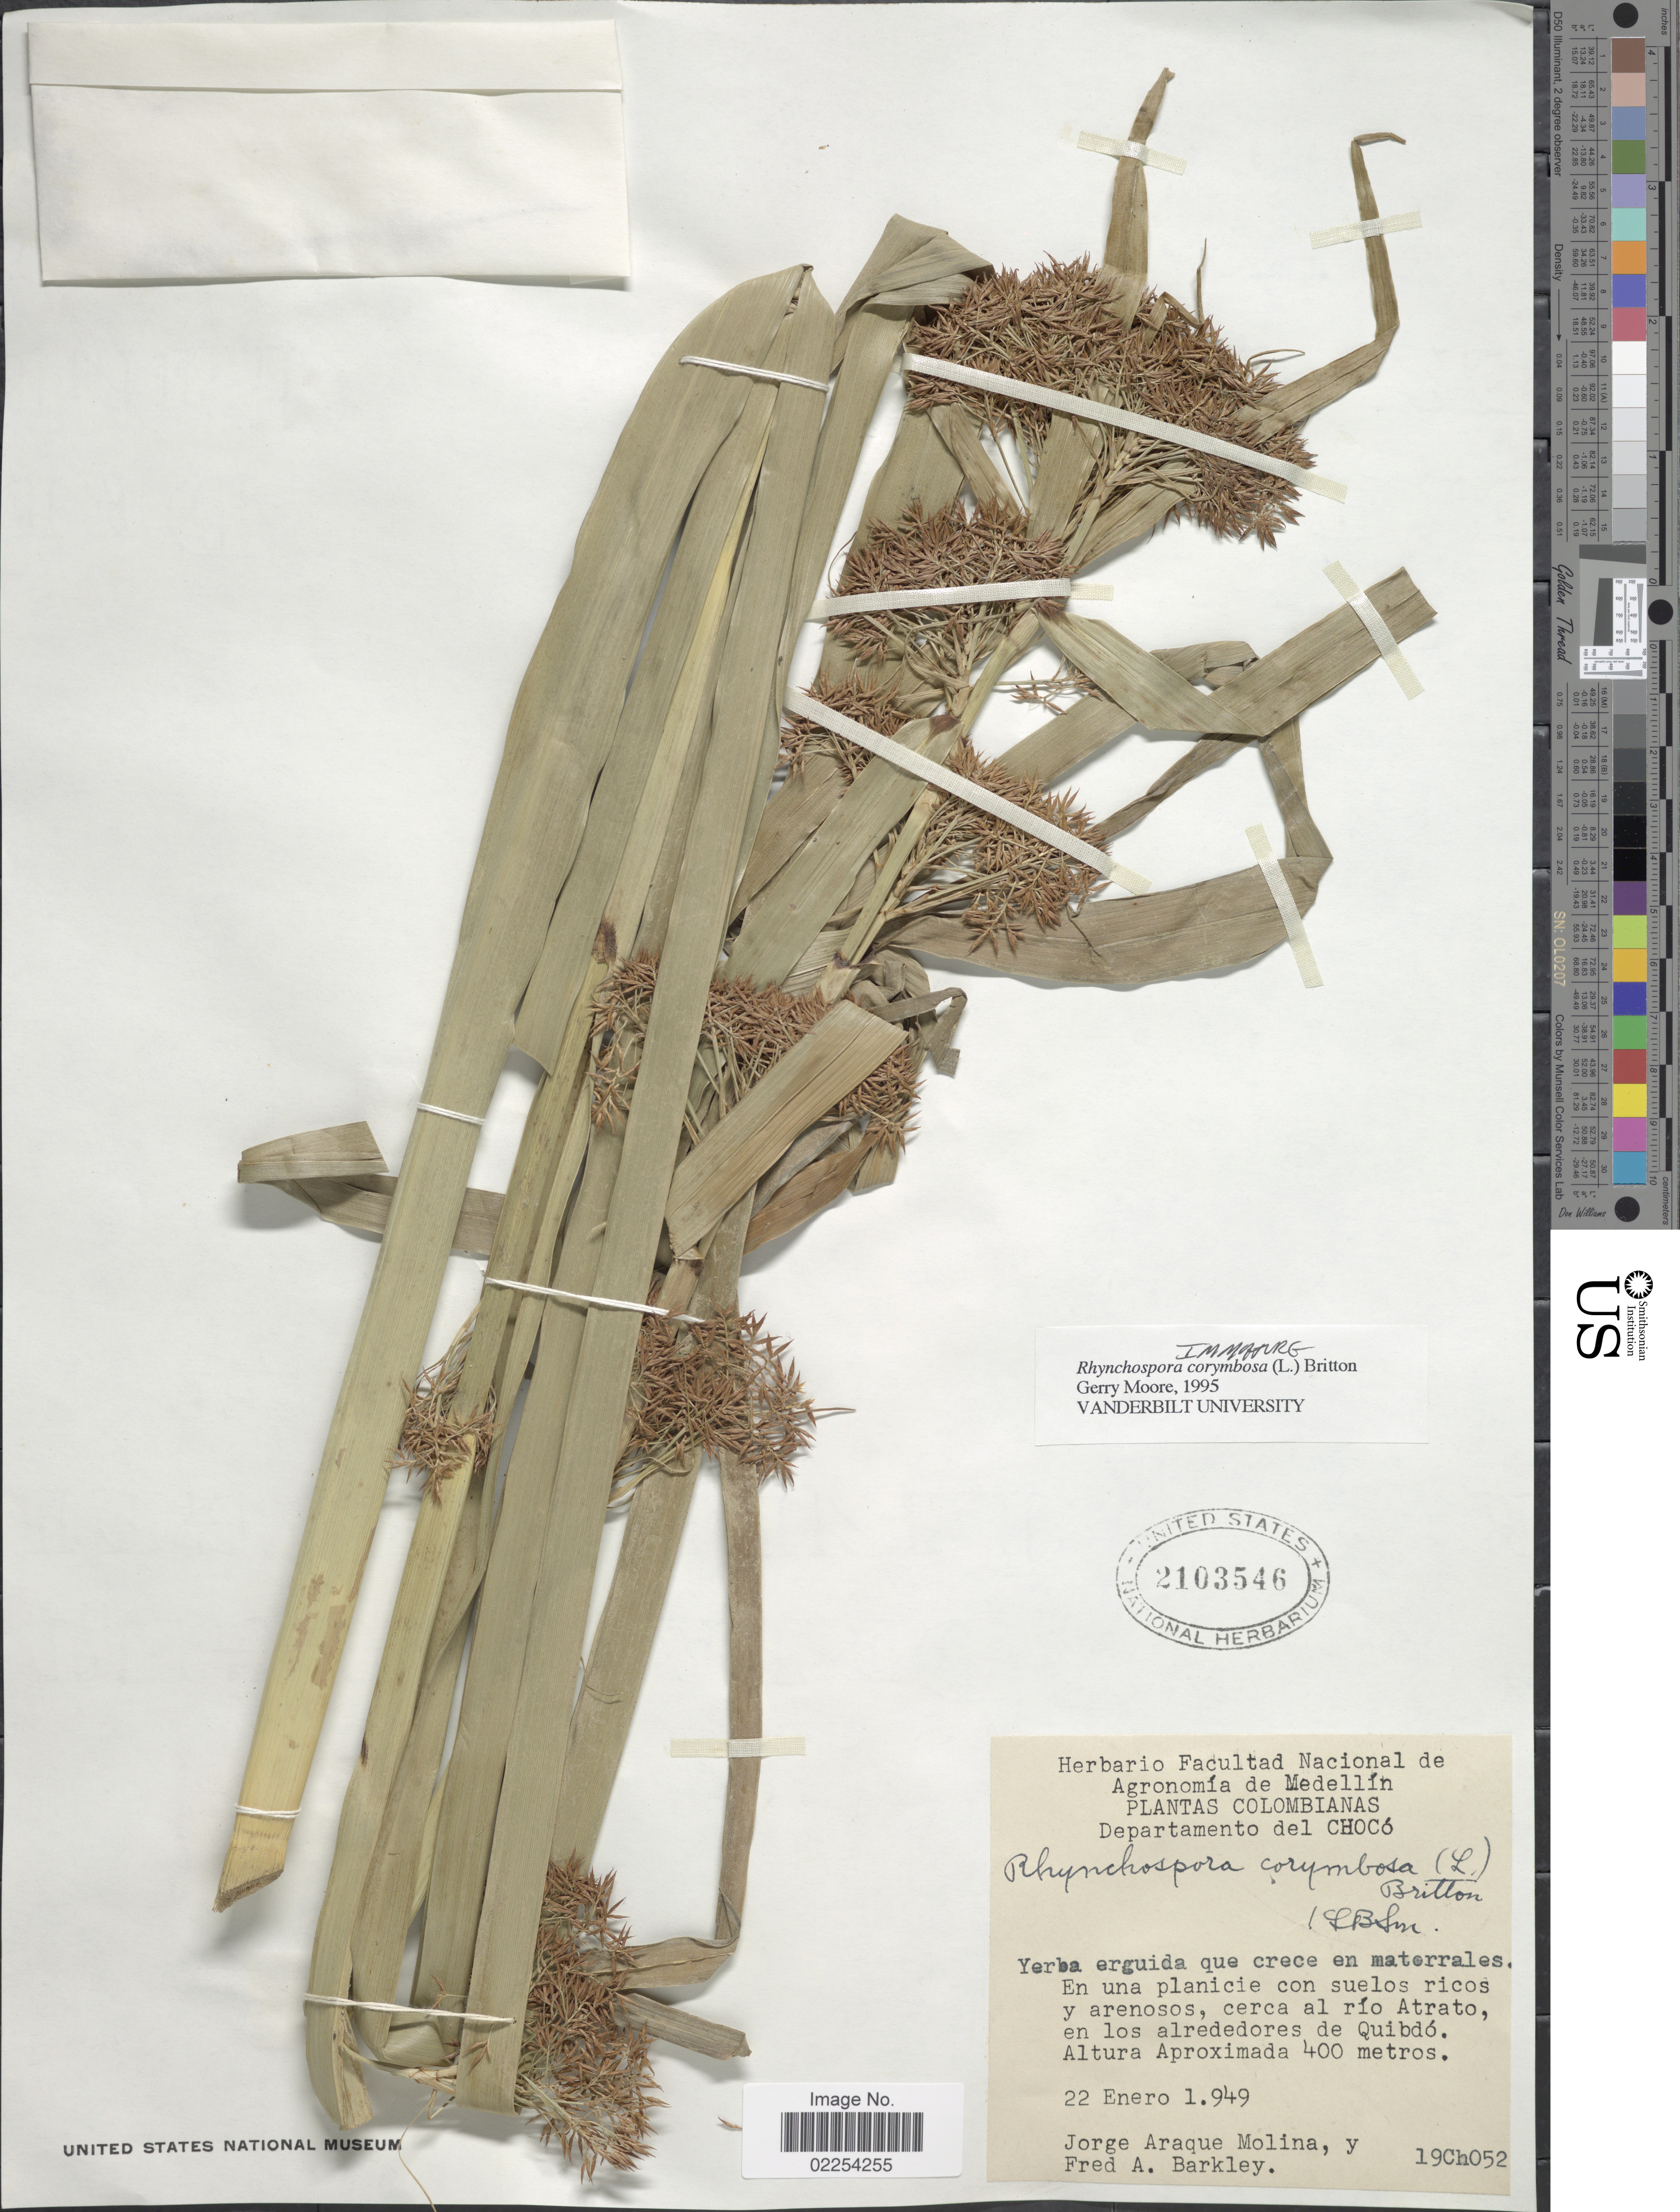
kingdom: Plantae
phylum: Tracheophyta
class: Liliopsida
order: Poales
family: Cyperaceae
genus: Rhynchospora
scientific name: Rhynchospora corymbosa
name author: (L.) Britton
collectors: J. Araque Molina & F. A. Barkley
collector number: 19Ch052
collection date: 1949-01-22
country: Colombia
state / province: Chocó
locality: Departamento del Choco, cerca al ri Atrato, en los alrededores de Quibdo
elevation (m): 400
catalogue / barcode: US 2103546